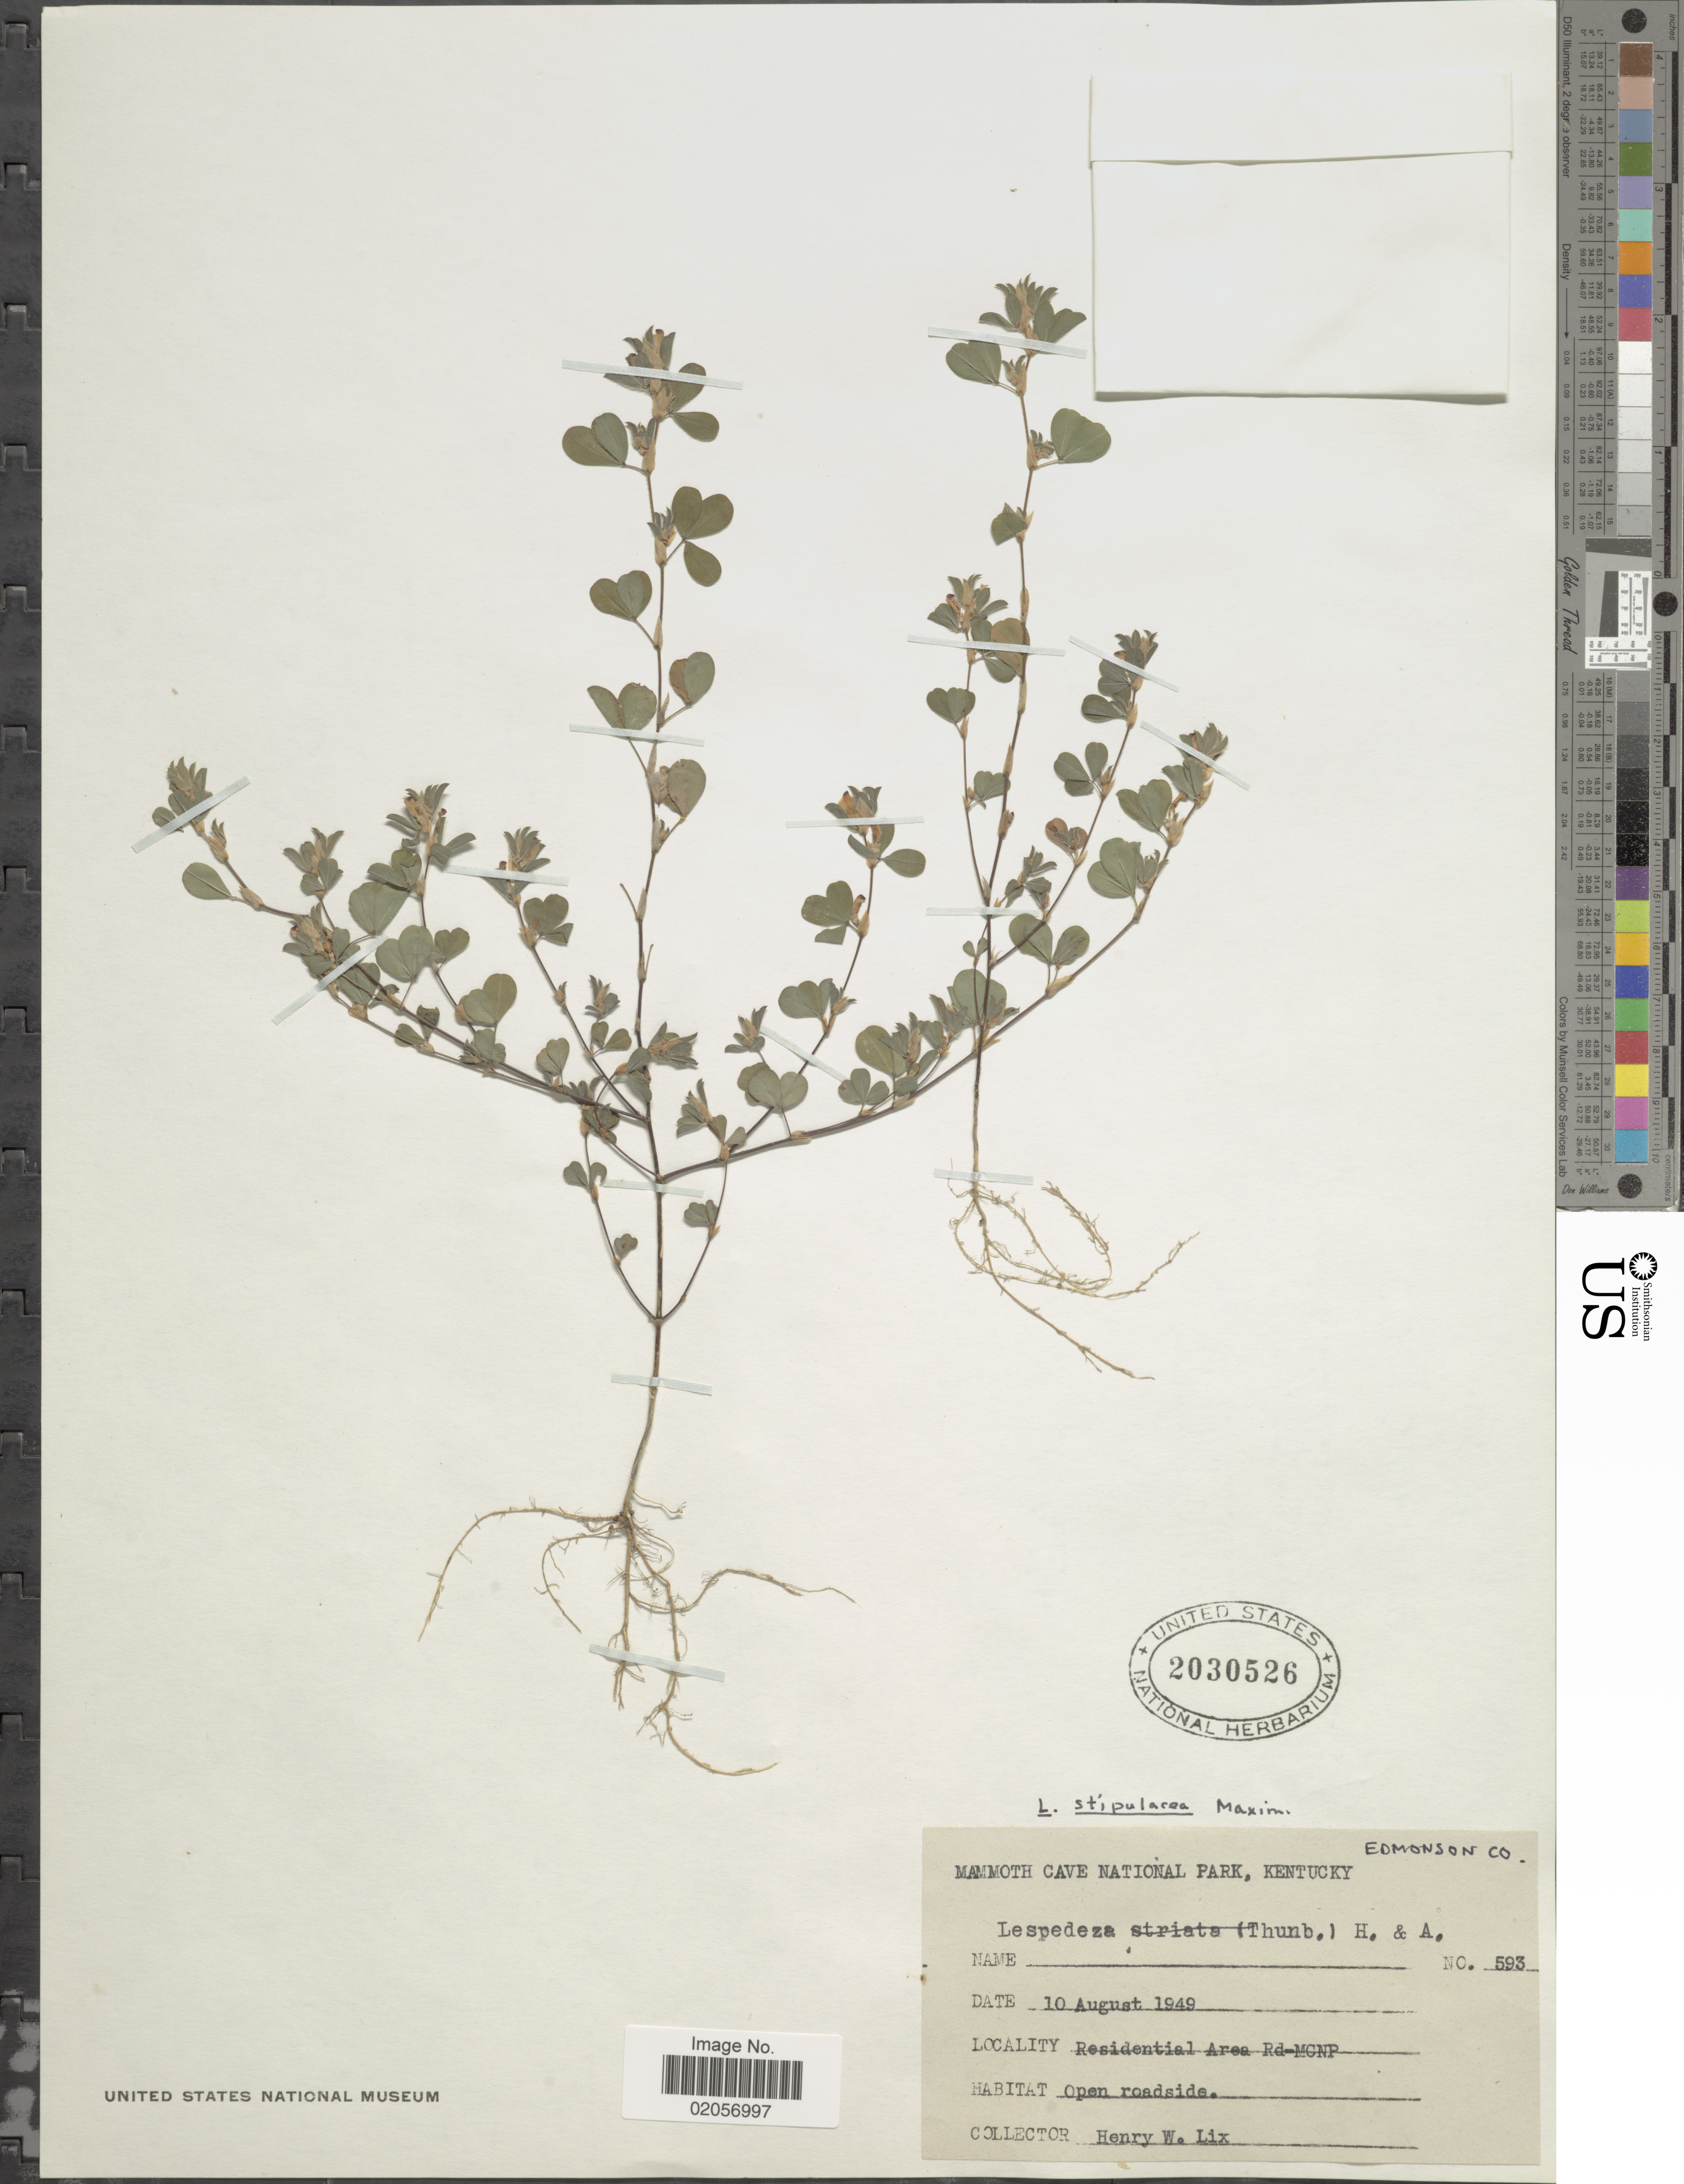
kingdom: Plantae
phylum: Tracheophyta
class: Magnoliopsida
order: Fabales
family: Fabaceae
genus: Kummerowia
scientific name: Kummerowia stipulacea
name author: (Maxim.) Makino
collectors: H. W. Lix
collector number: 593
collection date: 1949-08-10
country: United States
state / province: Kentucky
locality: Mammoth Cave National Park. Residential Area Rd- MCNP. Edmonson Co.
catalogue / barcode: US 2030526